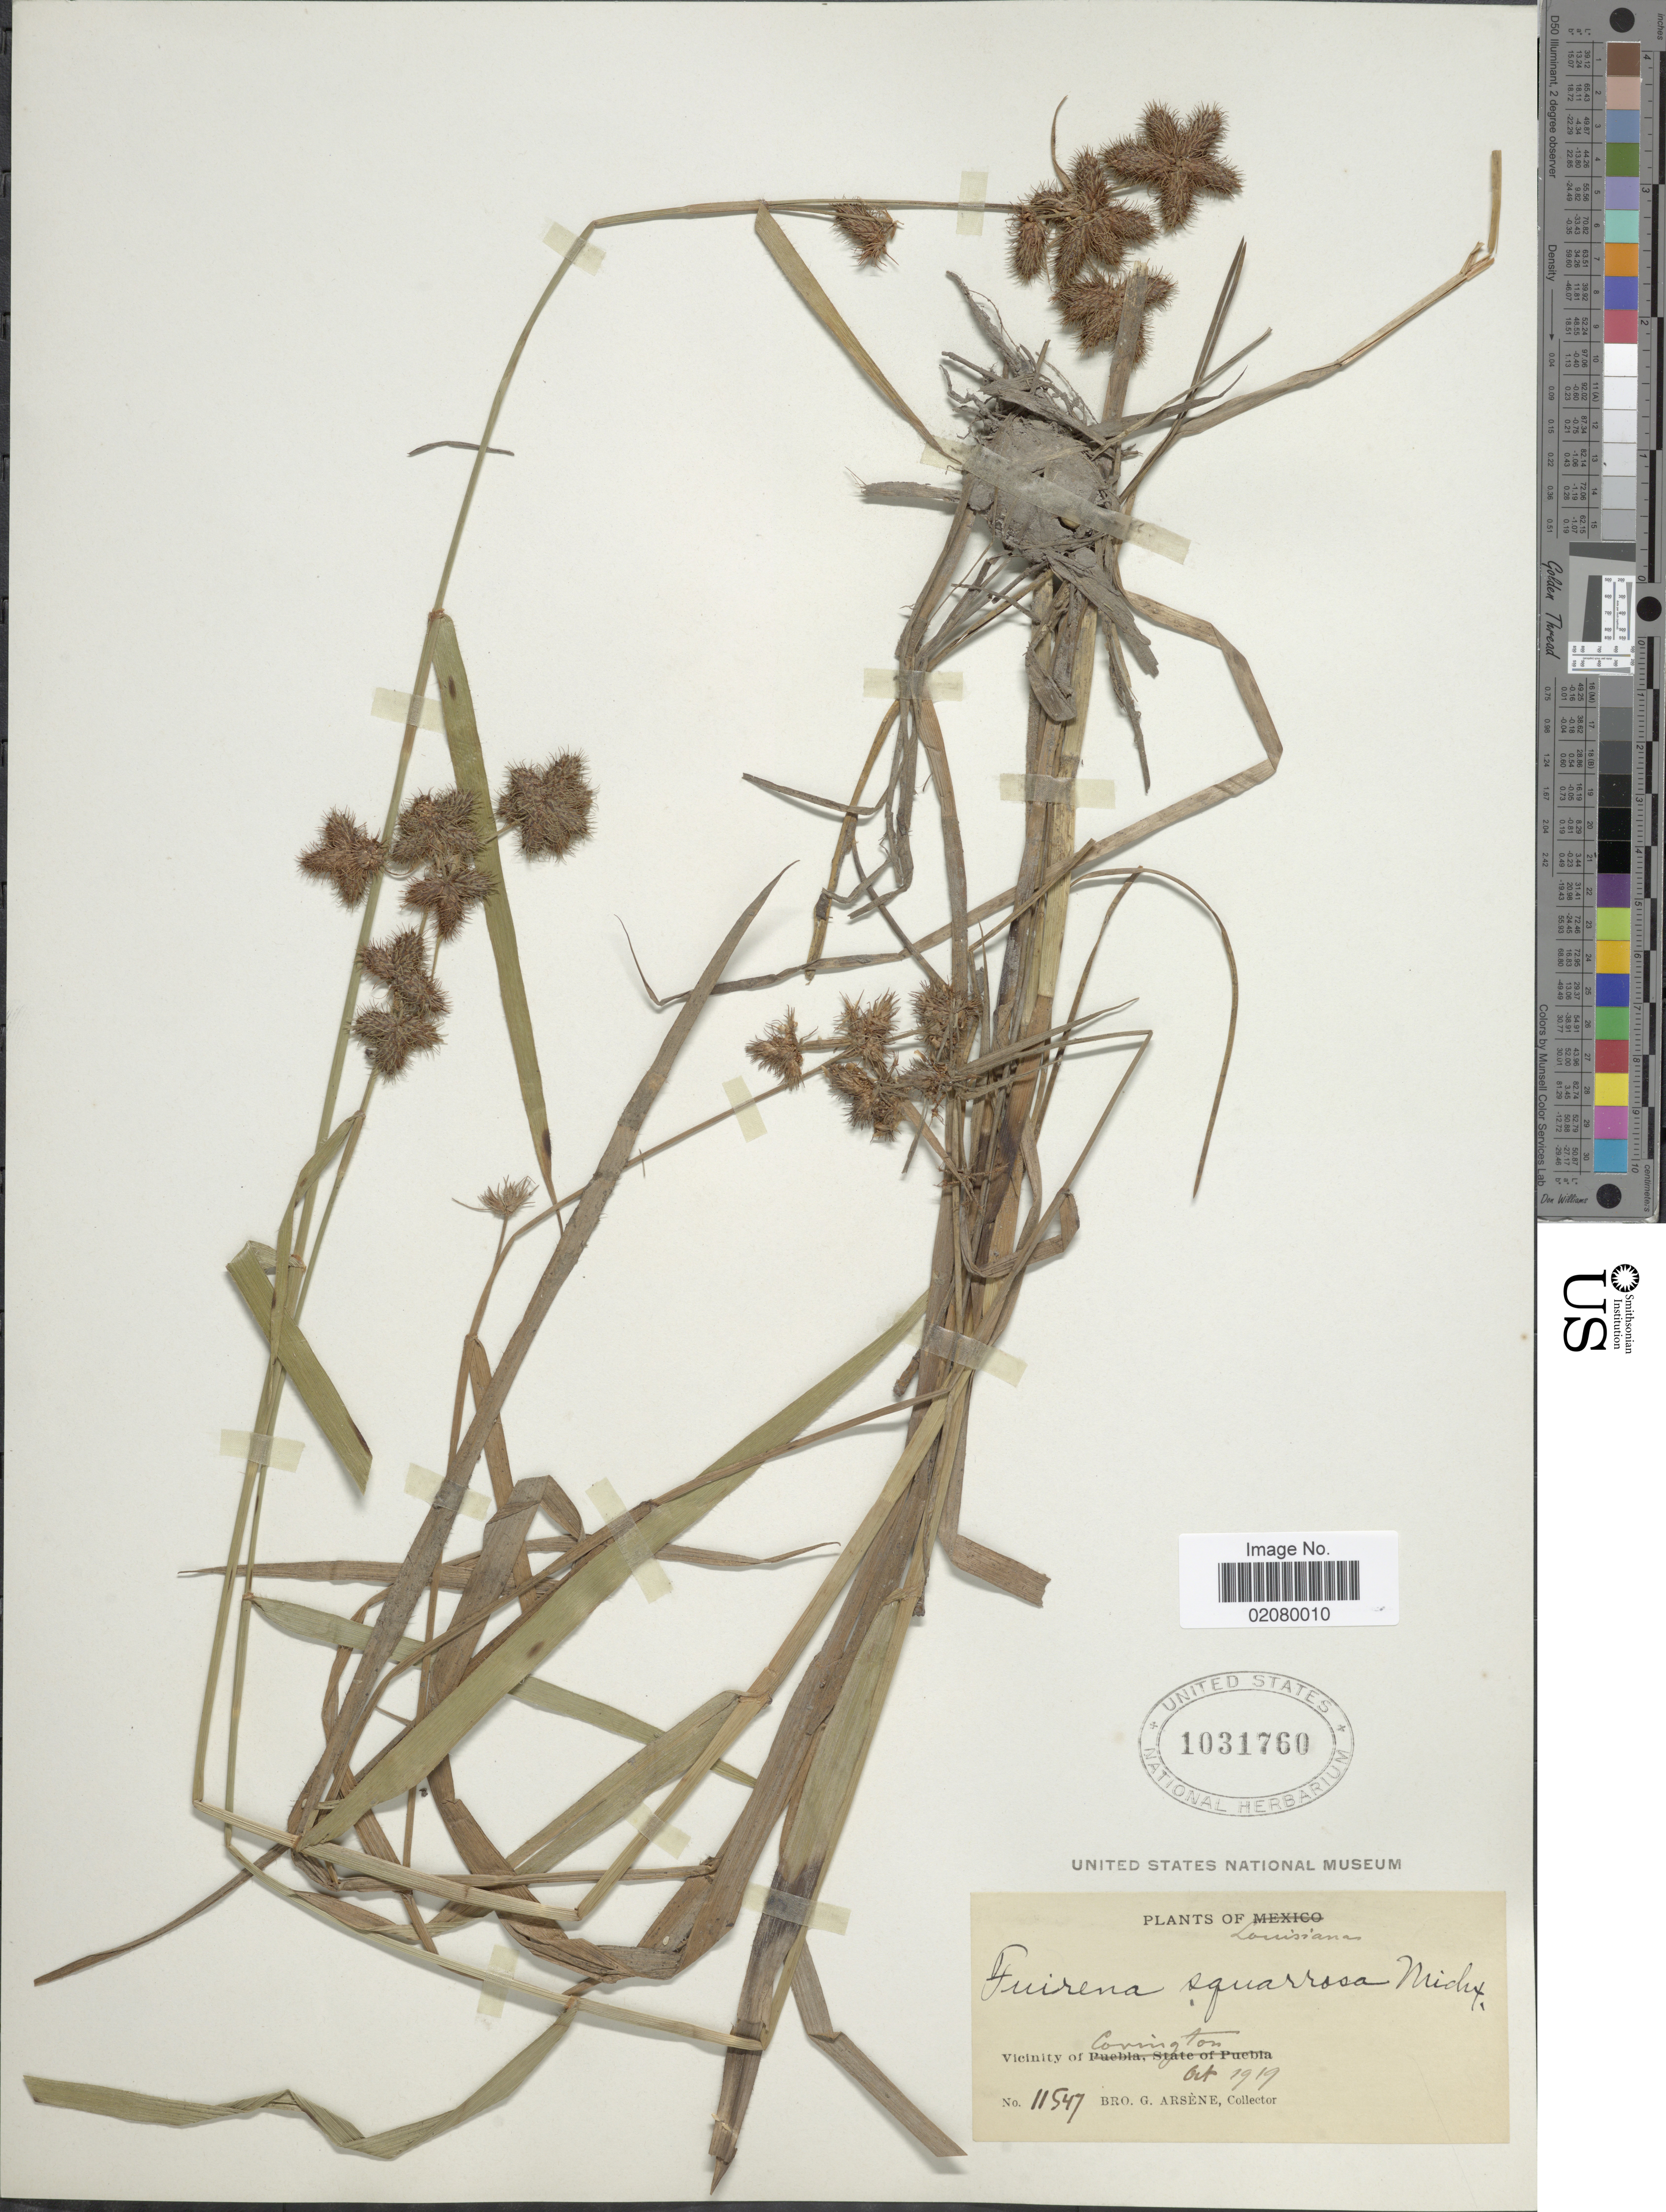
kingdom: Plantae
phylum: Tracheophyta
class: Liliopsida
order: Poales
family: Cyperaceae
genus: Fuirena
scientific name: Fuirena squarrosa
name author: Michx.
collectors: Bro. G. Arsène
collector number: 11547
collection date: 1919-10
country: United States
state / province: Louisiana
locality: Vicinity of Covington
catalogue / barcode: US 1031760